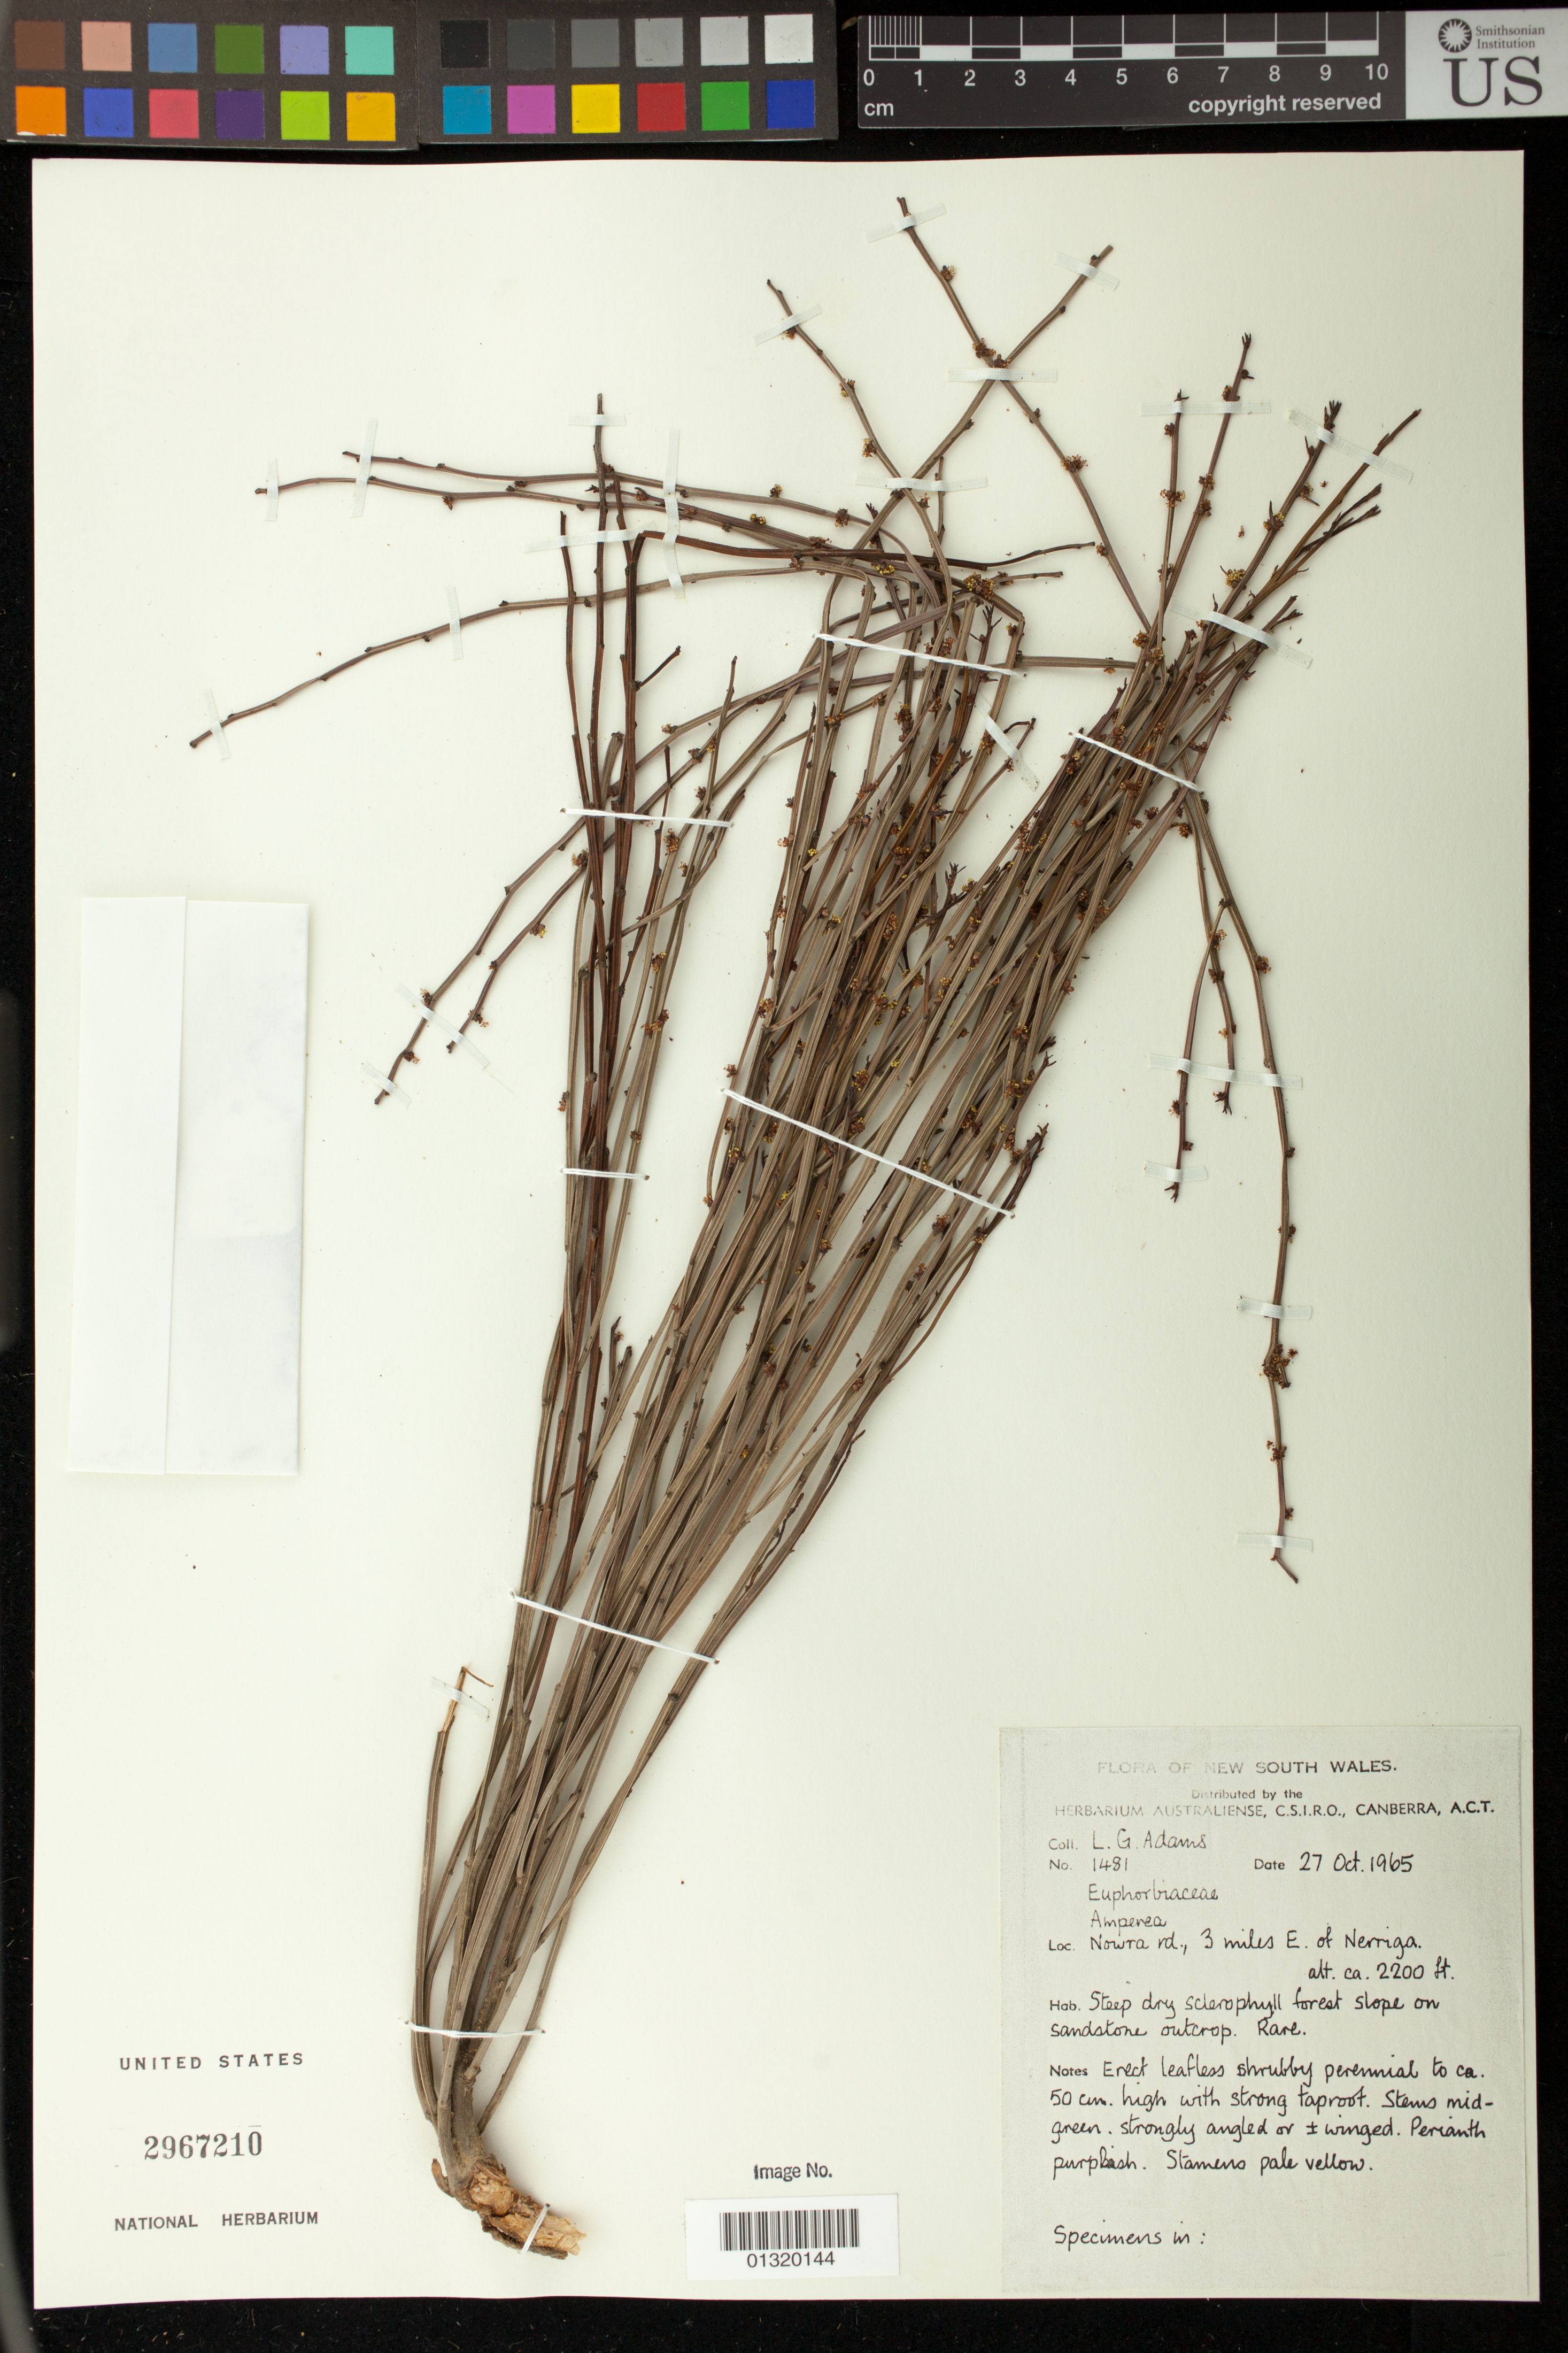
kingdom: Plantae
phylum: Tracheophyta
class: Magnoliopsida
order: Malpighiales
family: Euphorbiaceae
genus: Amperea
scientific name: Amperea sp.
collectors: L. G. Adams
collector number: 1481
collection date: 1965-10-27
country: Australia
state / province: New South Wales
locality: Nowra rd., 3 miles E. of Nerriga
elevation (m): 671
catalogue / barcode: US 2967210